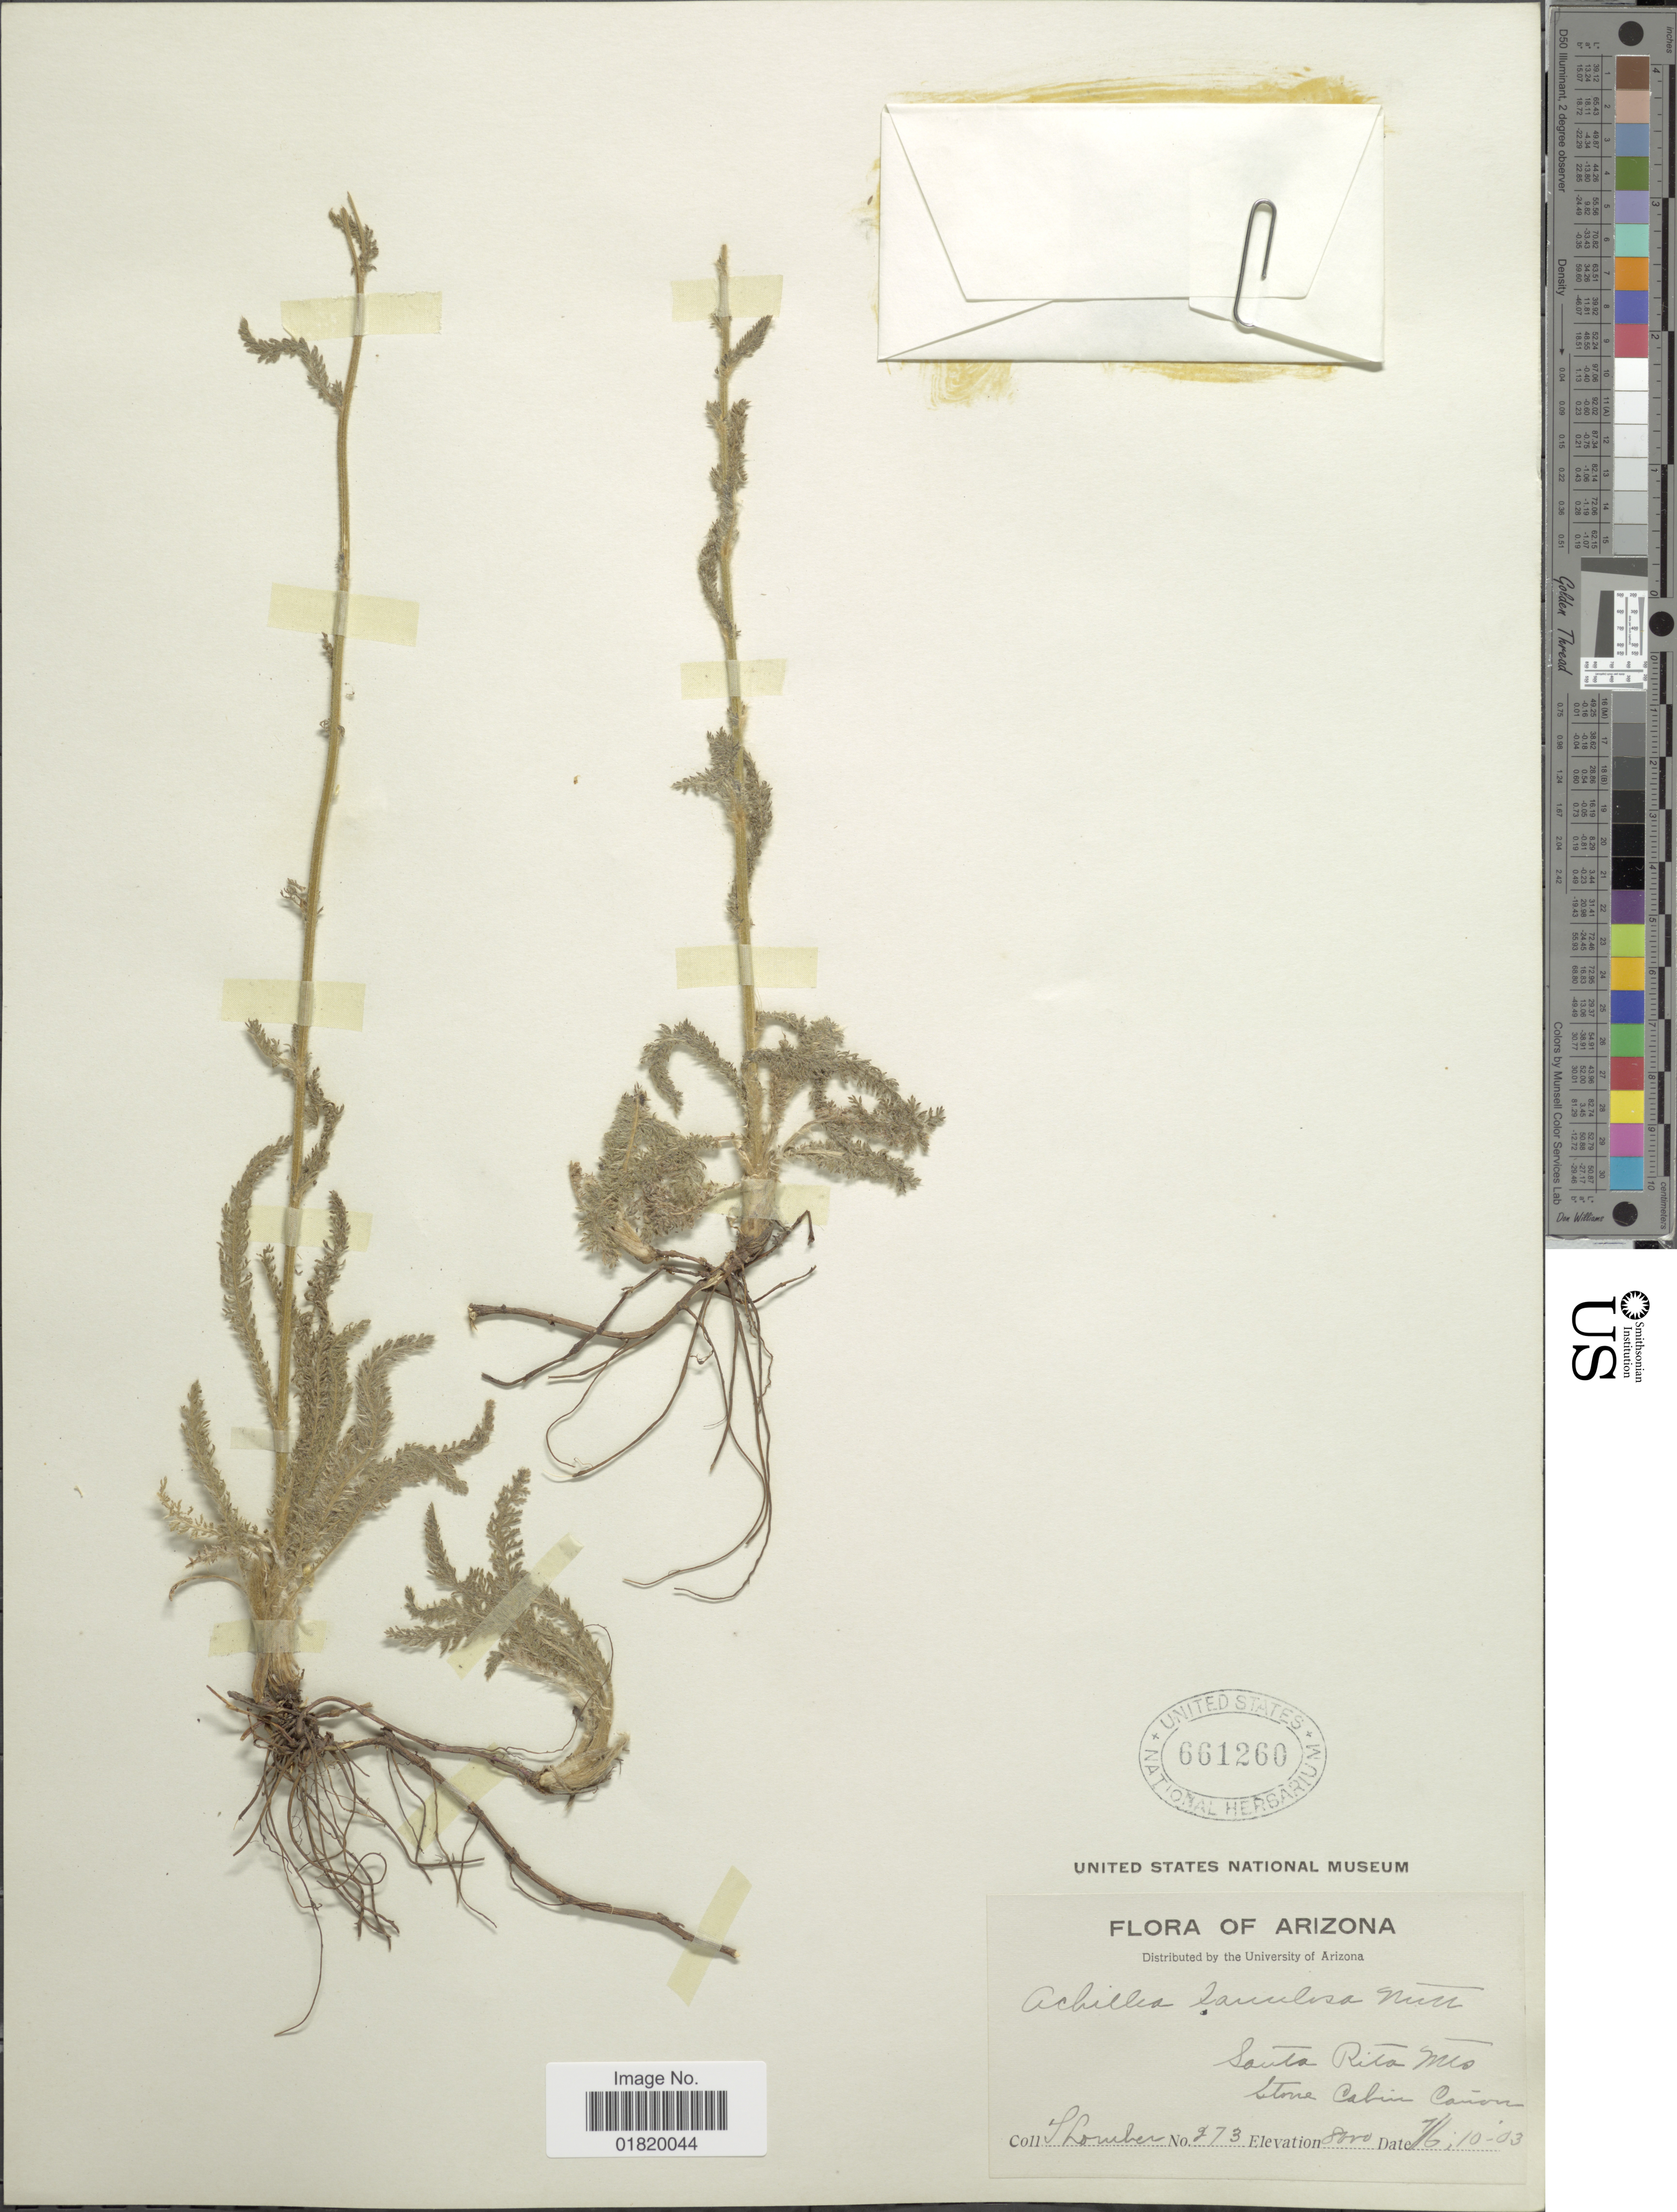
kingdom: Plantae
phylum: Tracheophyta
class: Magnoliopsida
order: Asterales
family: Asteraceae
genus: Achillea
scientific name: Achillea lanulosa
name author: Nutt.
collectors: J. Lomber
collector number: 273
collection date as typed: Transcribed d/m/y: 6/7/3 to 10/7/3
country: United States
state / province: Arizona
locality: Santa Rita Mts. Stone Cabin Cañon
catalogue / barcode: US 661260